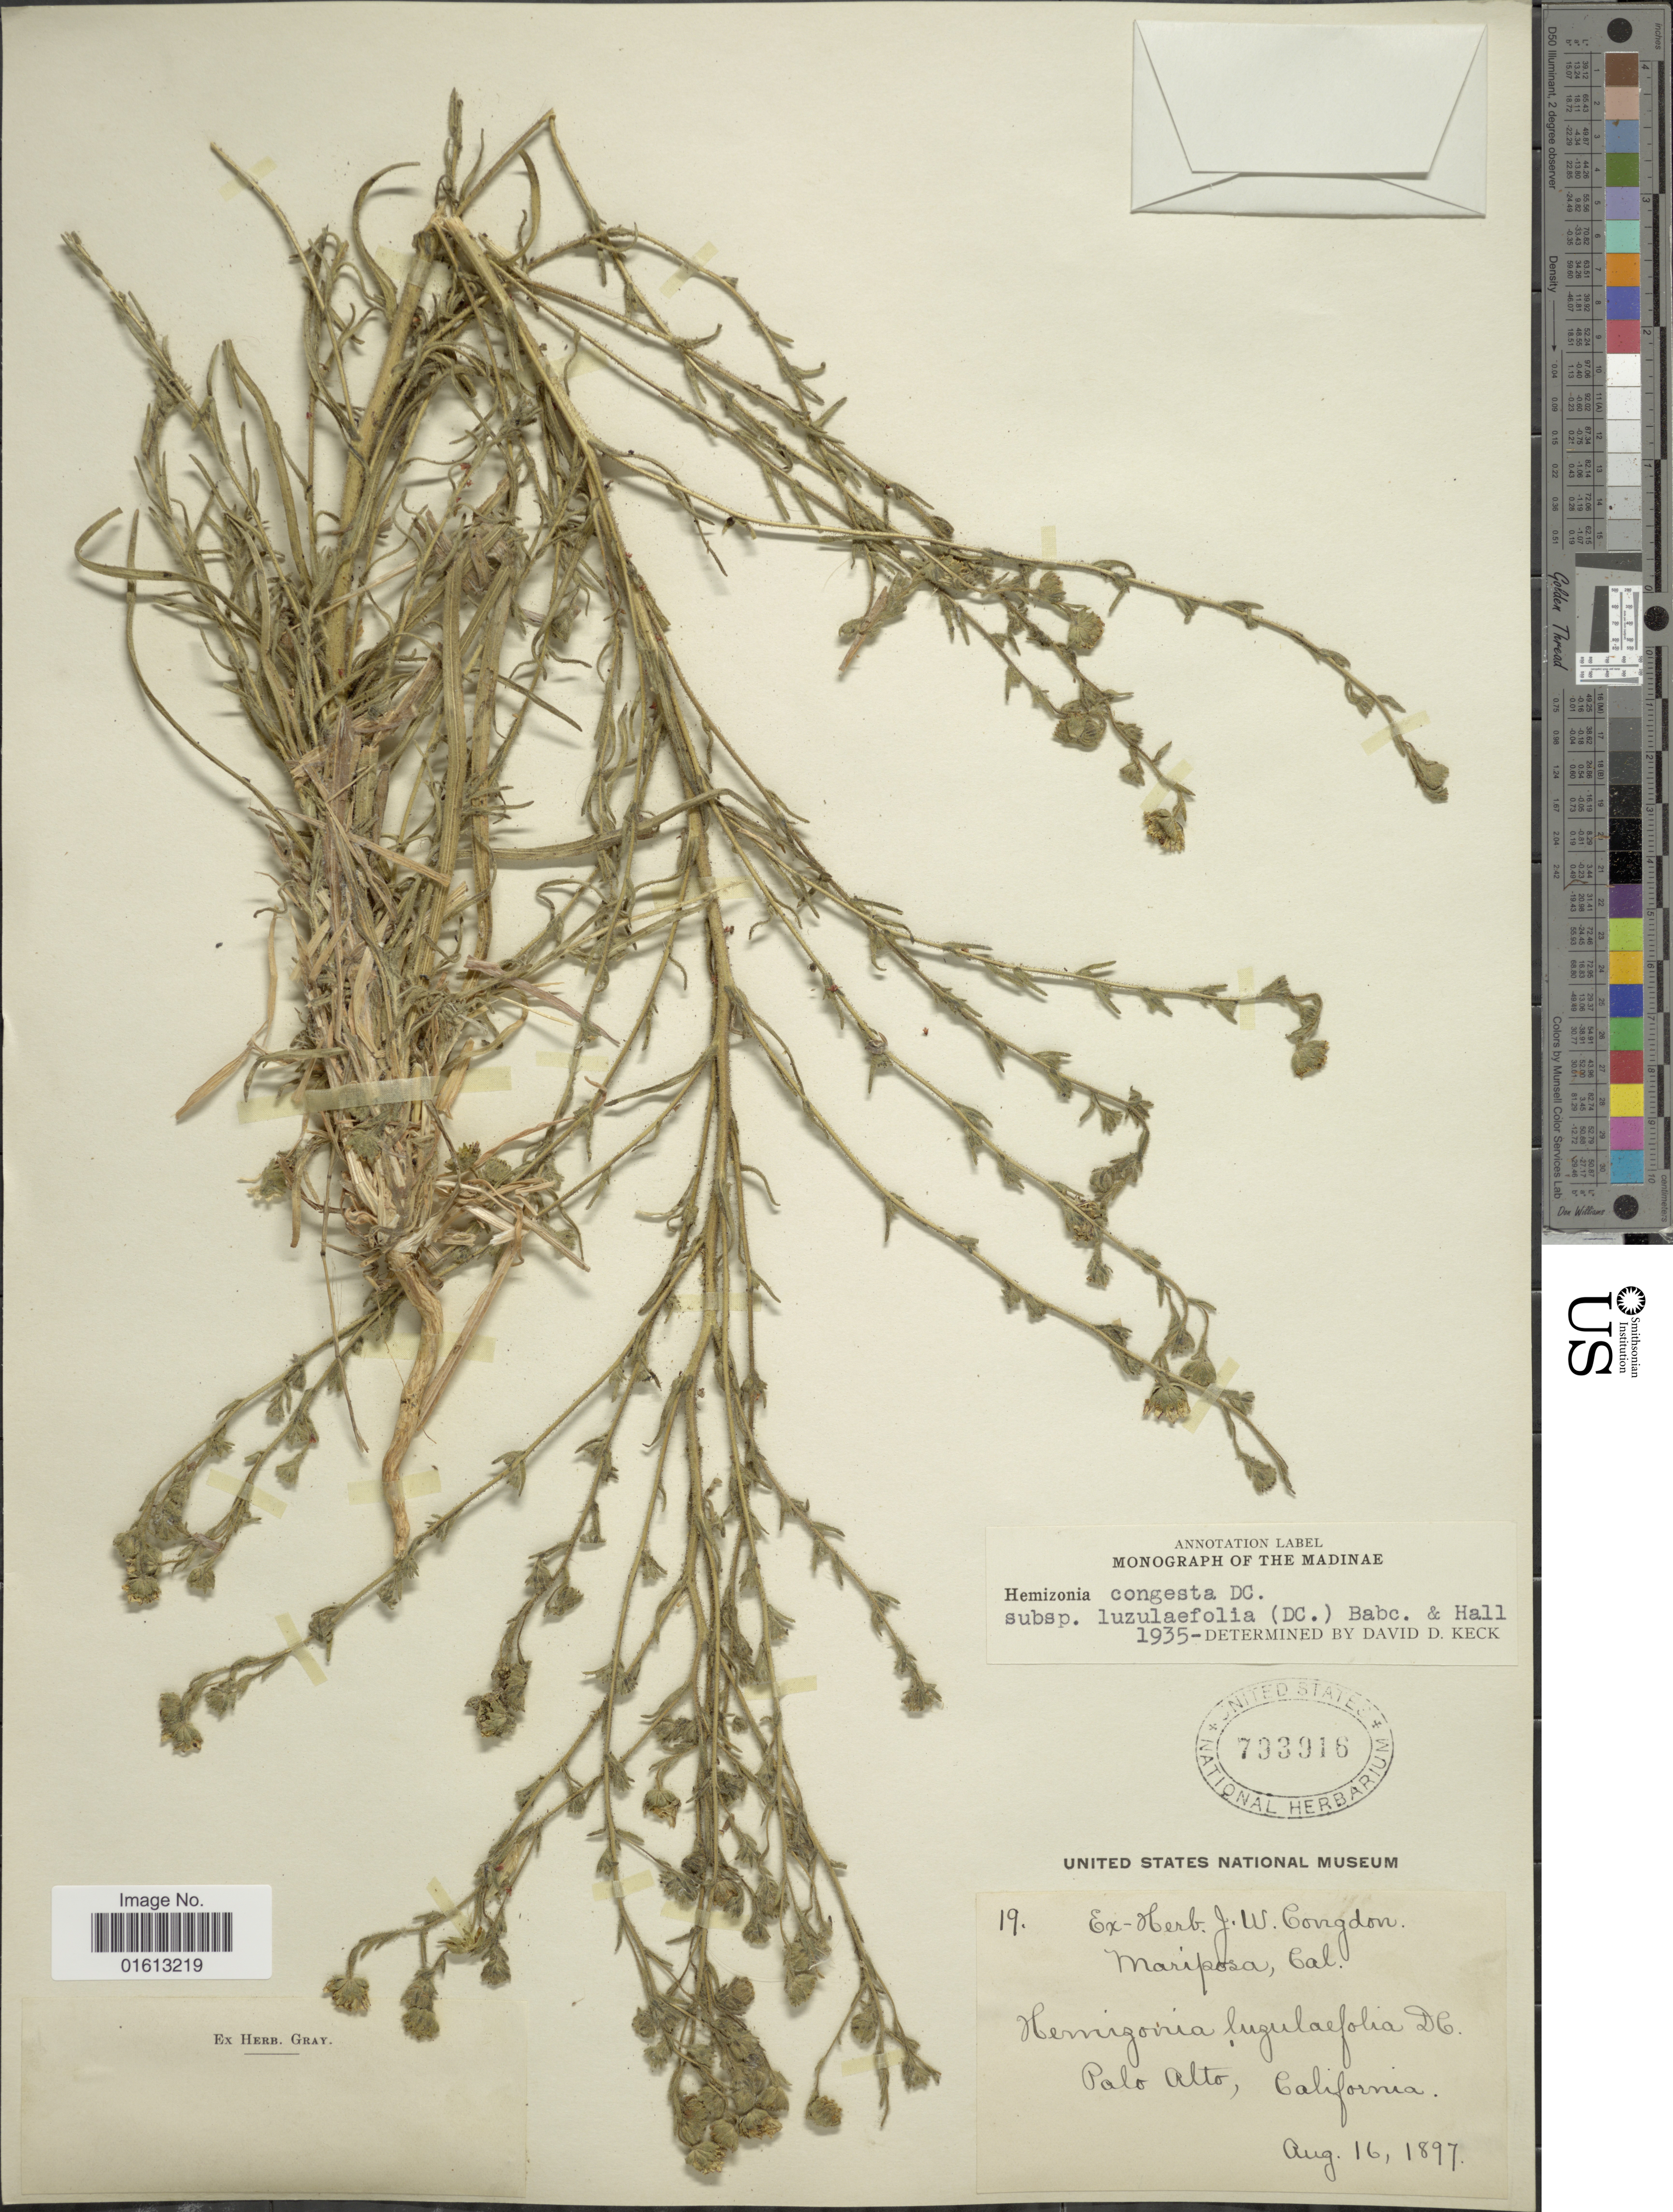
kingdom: Plantae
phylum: Tracheophyta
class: Magnoliopsida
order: Asterales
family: Asteraceae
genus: Hemizonia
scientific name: Hemizonia congesta subsp. luzulaefolia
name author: (DC.) Babc. & H.M. Hall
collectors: ex herb. J. W. Congdon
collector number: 19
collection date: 1897-08-16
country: United States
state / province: California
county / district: Santa Clara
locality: Mariposa, Cal. Palo Alto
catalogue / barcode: US 733916